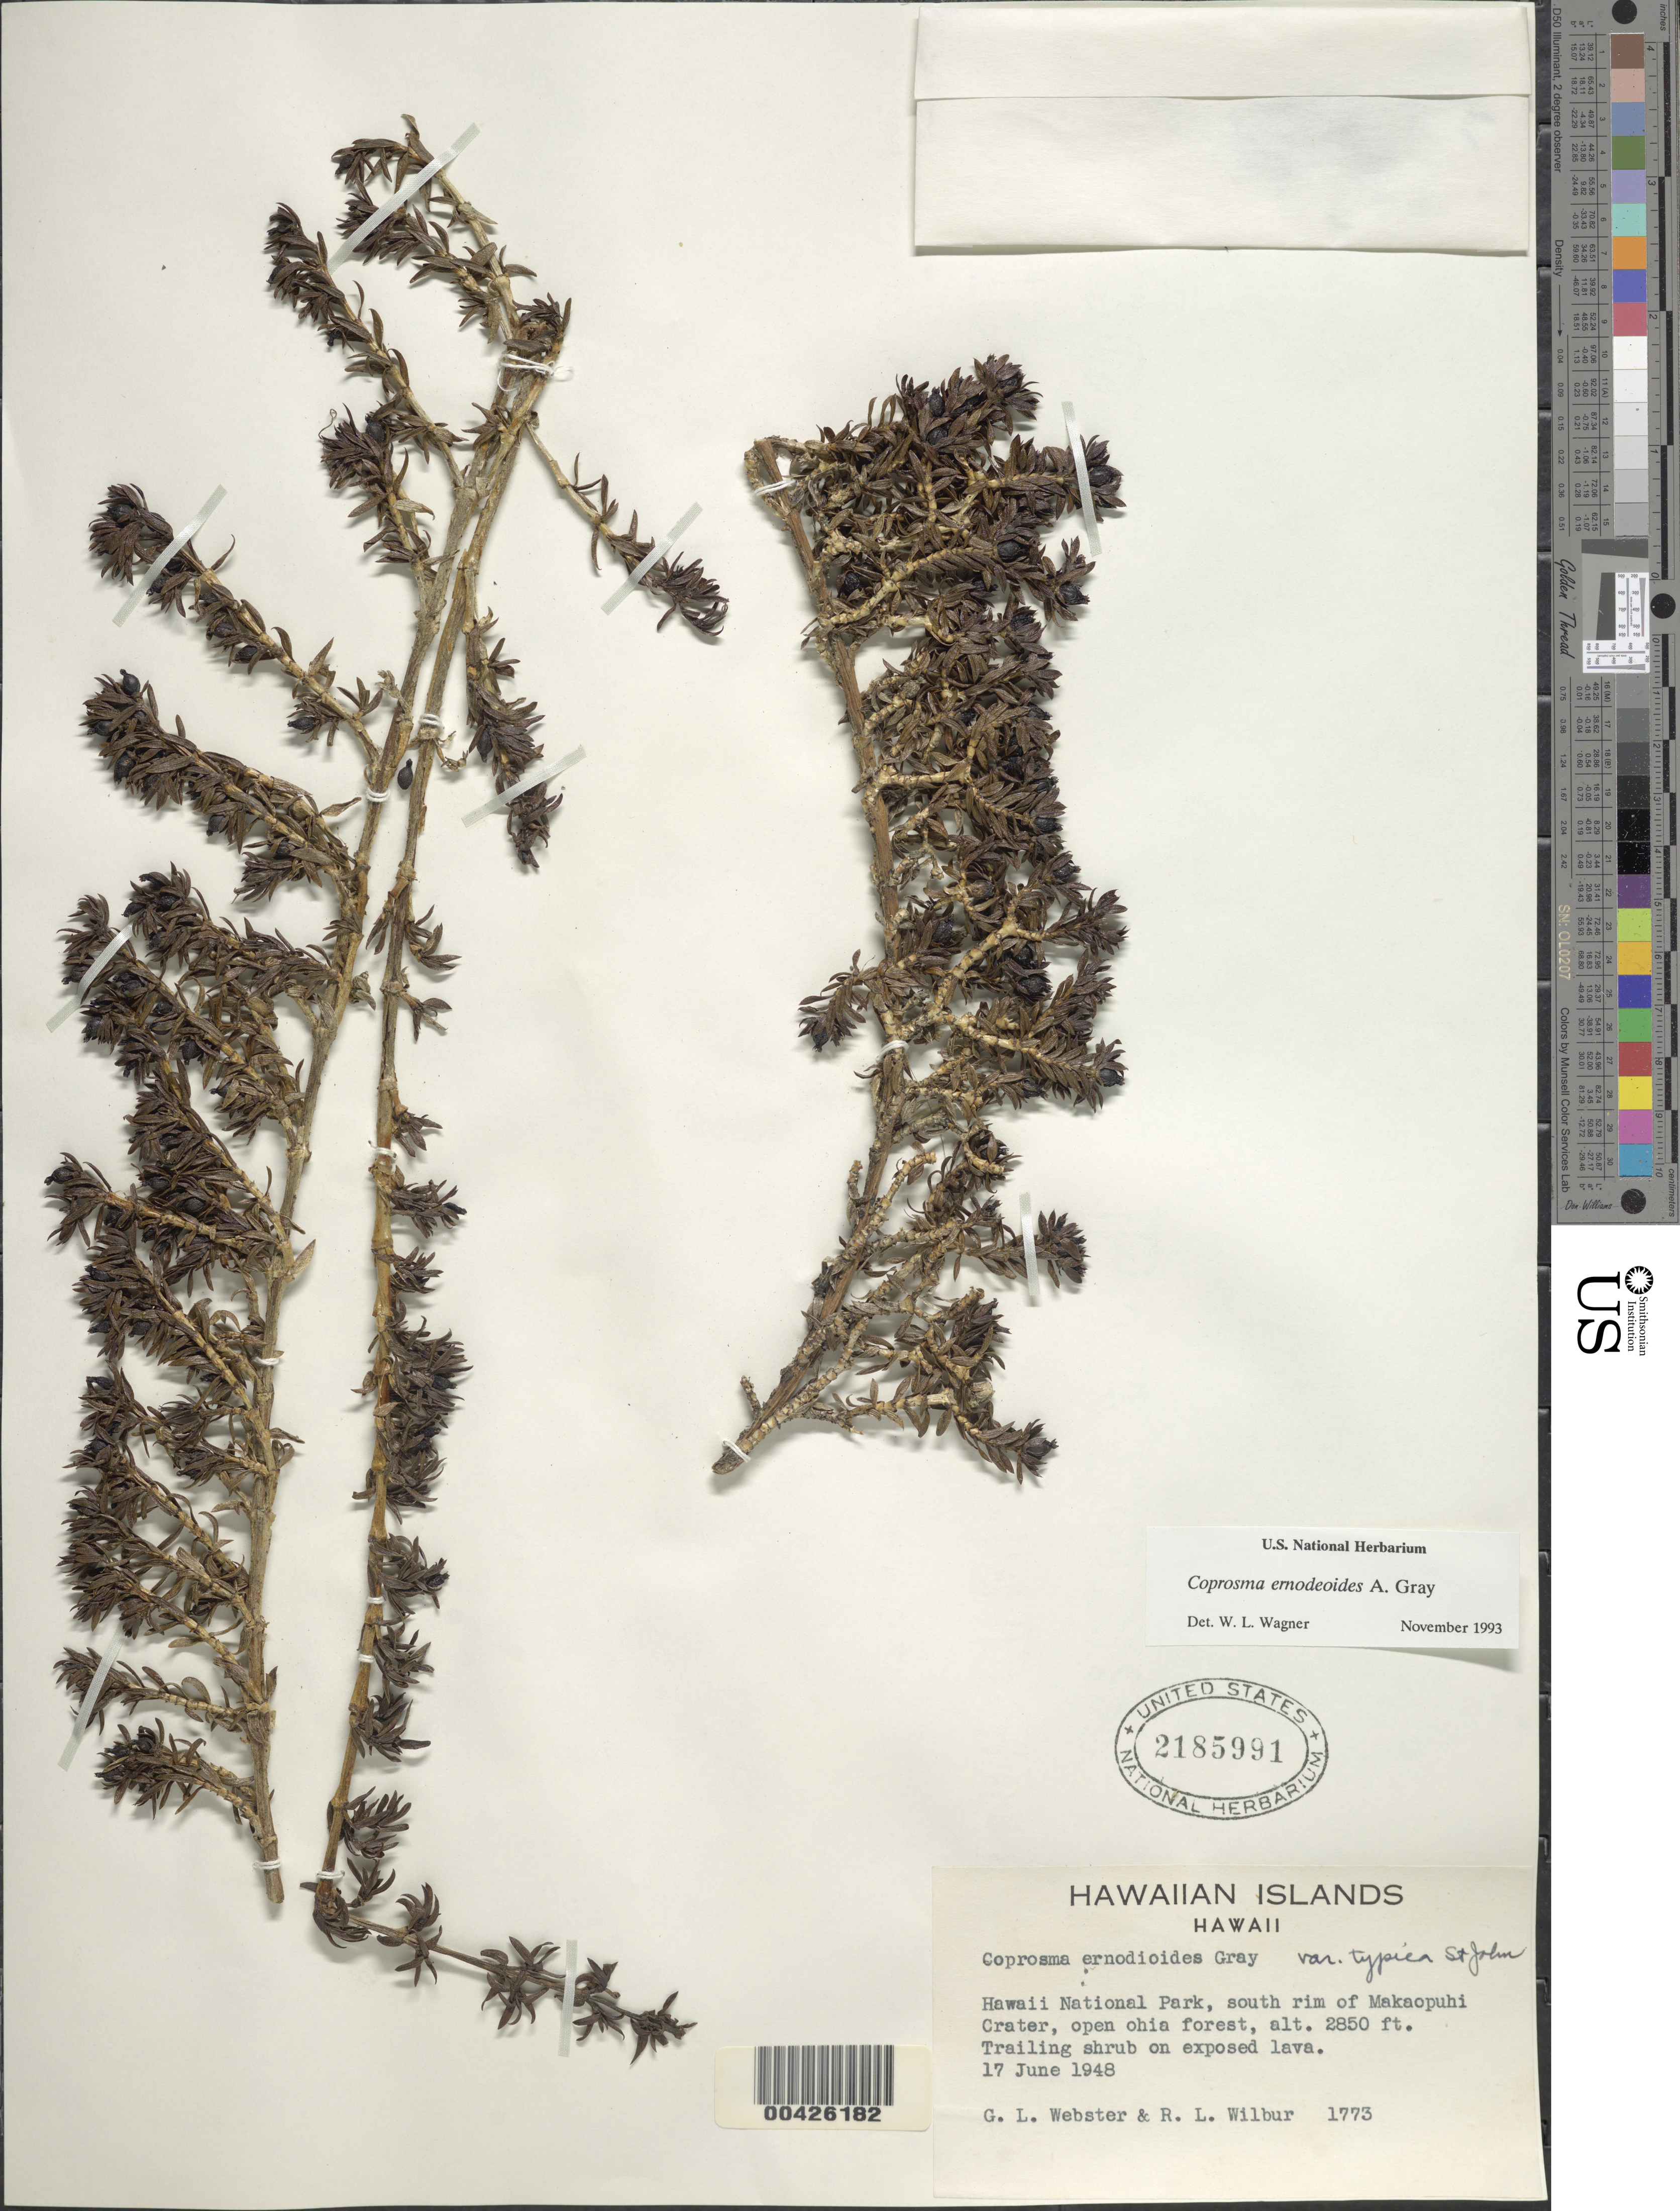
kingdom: Plantae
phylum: Tracheophyta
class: Magnoliopsida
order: Gentianales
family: Rubiaceae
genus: Coprosma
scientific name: Coprosma ernodeoides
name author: A. Gray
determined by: Wagner, W. L., (BOT), Smithsonian Institution - National Museum of Natural History (UNITED STATES)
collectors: G. L. Webster & R. L. Wilbur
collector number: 1773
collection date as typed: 17 Jun 1948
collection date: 1948-06-17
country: United States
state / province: Hawaii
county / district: Hawaii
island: Hawaii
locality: Hawaii National Park, S rim of Makaopuhi Crater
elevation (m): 869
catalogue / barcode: US 2185991